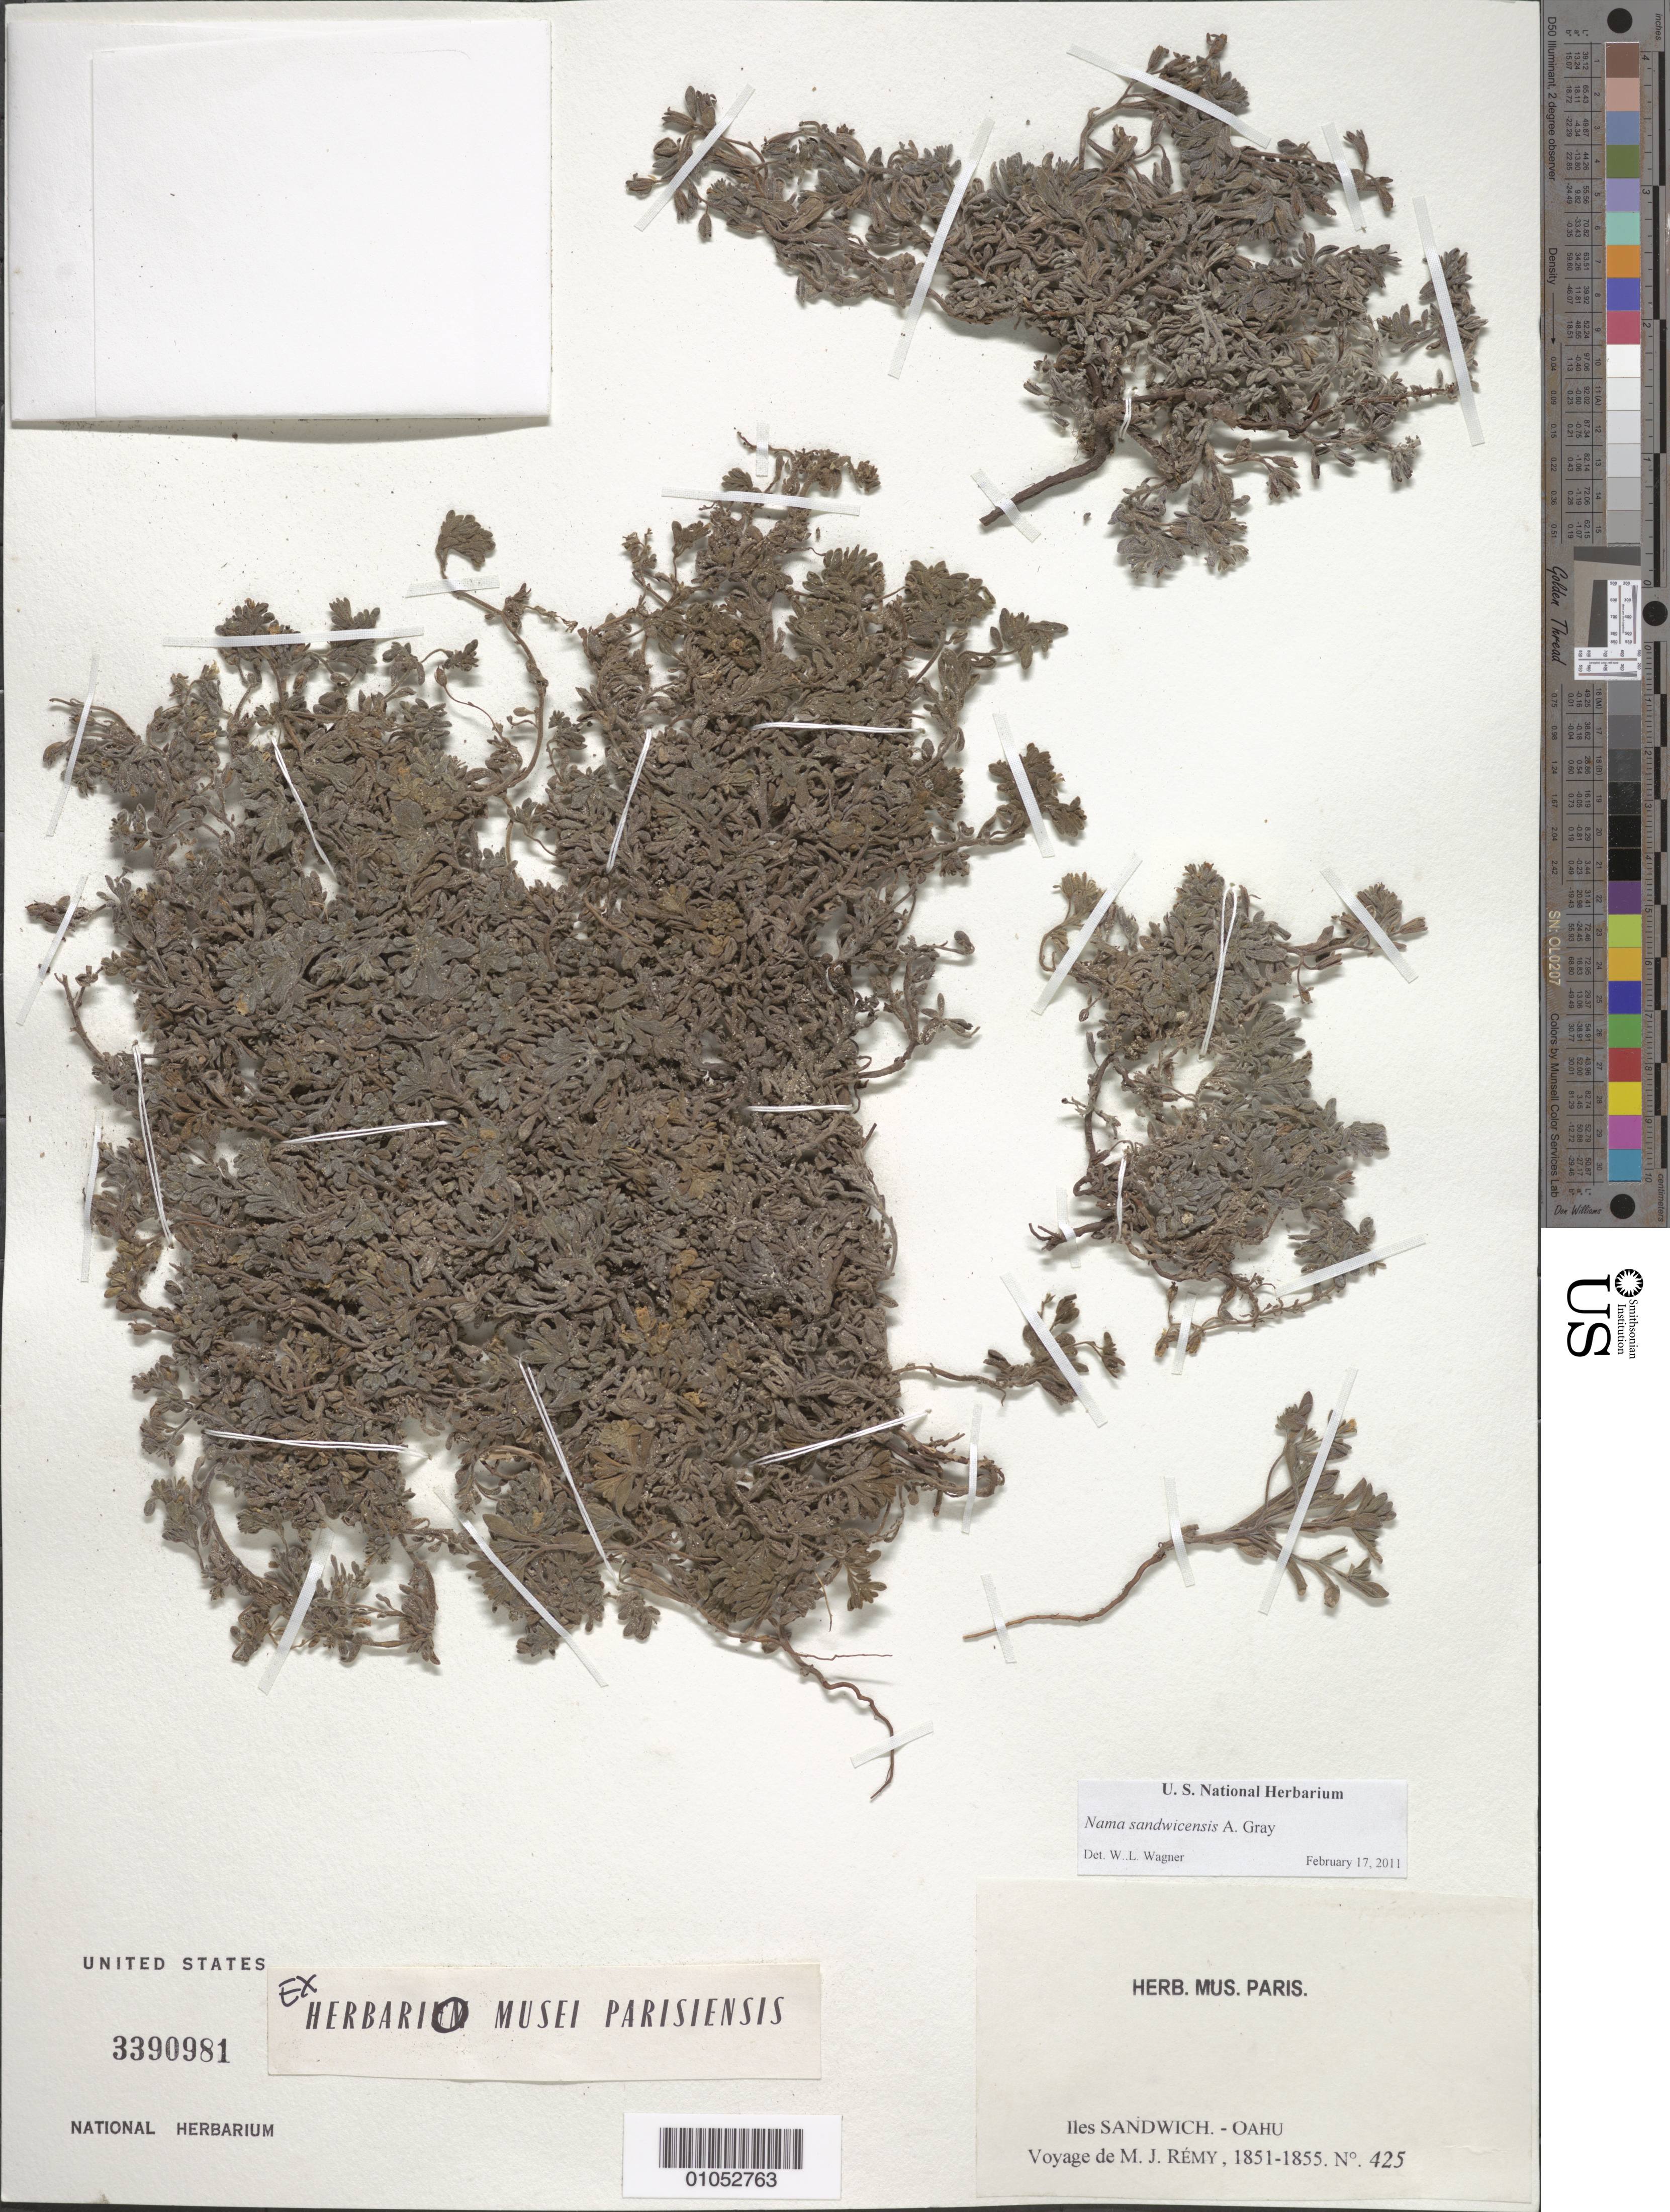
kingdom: Plantae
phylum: Tracheophyta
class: Magnoliopsida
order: Boraginales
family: Namaceae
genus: Nama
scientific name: Nama sandwicensis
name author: A. Gray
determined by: Wagner, W. L., (BOT), Smithsonian Institution - National Museum of Natural History (UNITED STATES)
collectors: M. J. Remy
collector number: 425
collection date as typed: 1851 to --- 1855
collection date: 1851/1855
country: United States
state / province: Hawaii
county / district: Honolulu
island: Oahu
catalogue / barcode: US 3390981